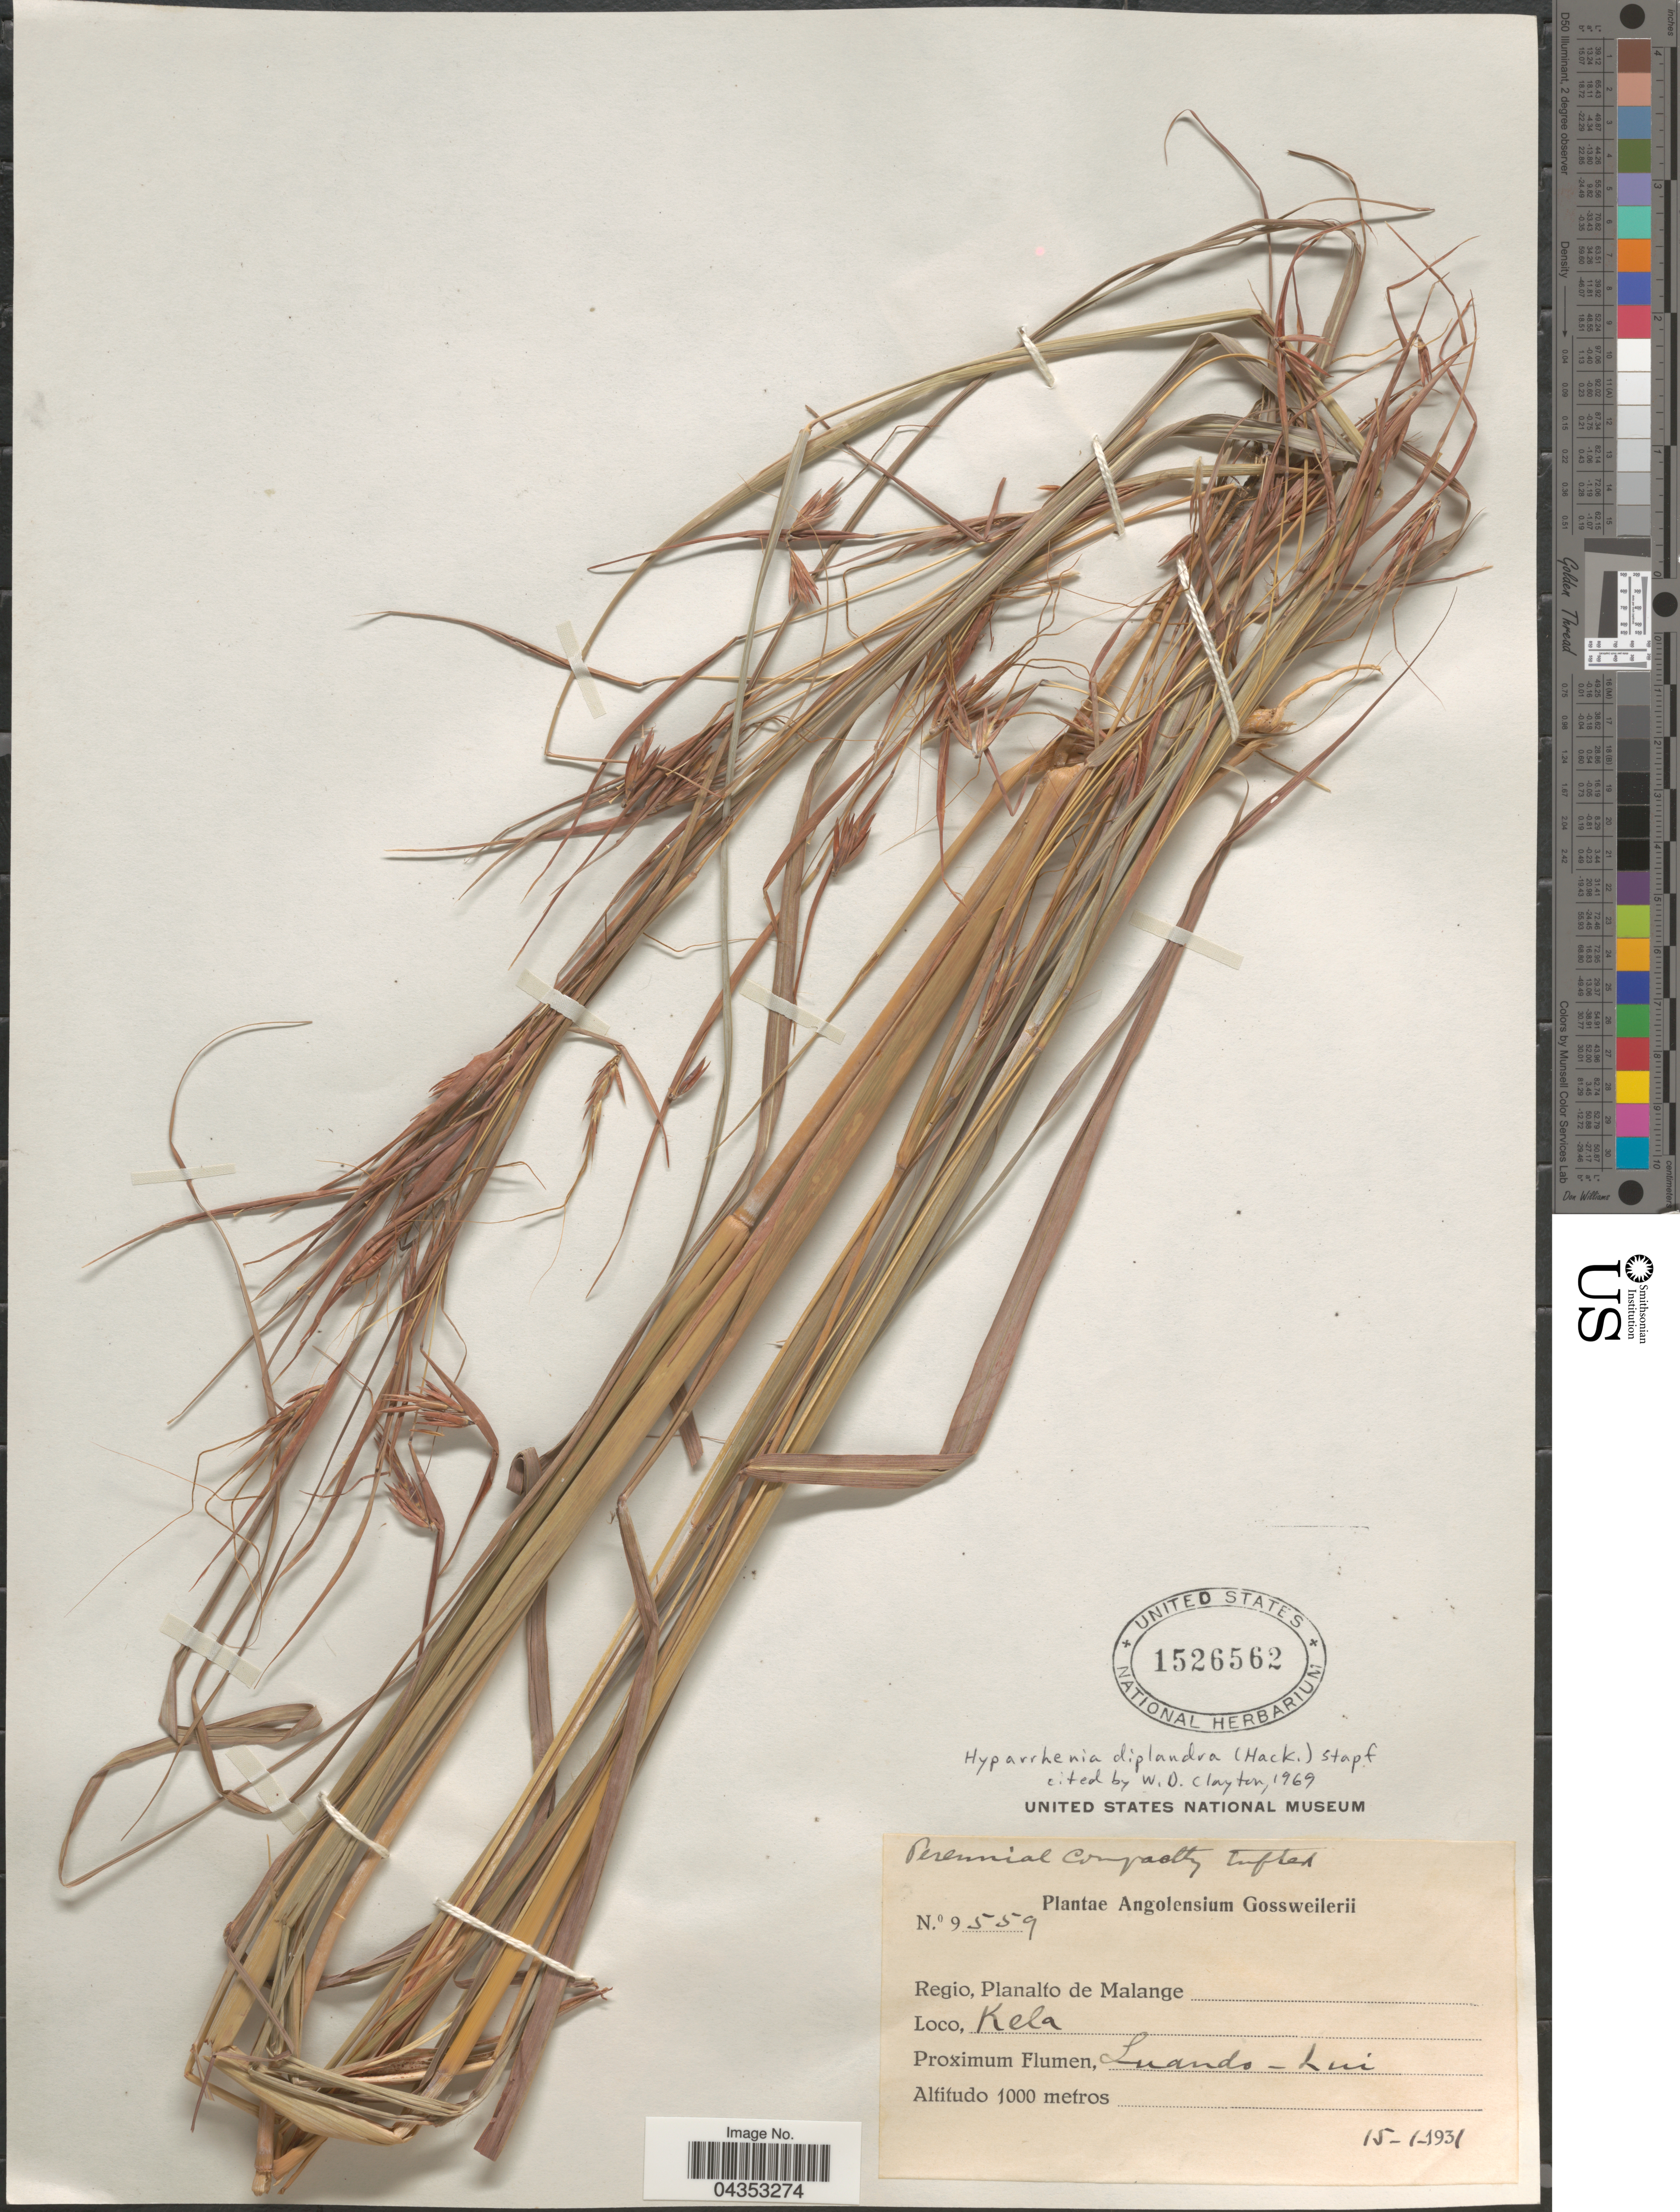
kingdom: Plantae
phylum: Tracheophyta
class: Liliopsida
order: Poales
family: Poaceae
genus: Hyparrhenia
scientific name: Hyparrhenia diplandra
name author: (Hack.) Stapf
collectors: -. Gossweiler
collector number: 9559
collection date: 1931-01-15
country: Angola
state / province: Malange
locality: Regio, Planalto de Malange. Kela. Proximum Flumen, Luando-Lui.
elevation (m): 1000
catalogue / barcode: US 1526562